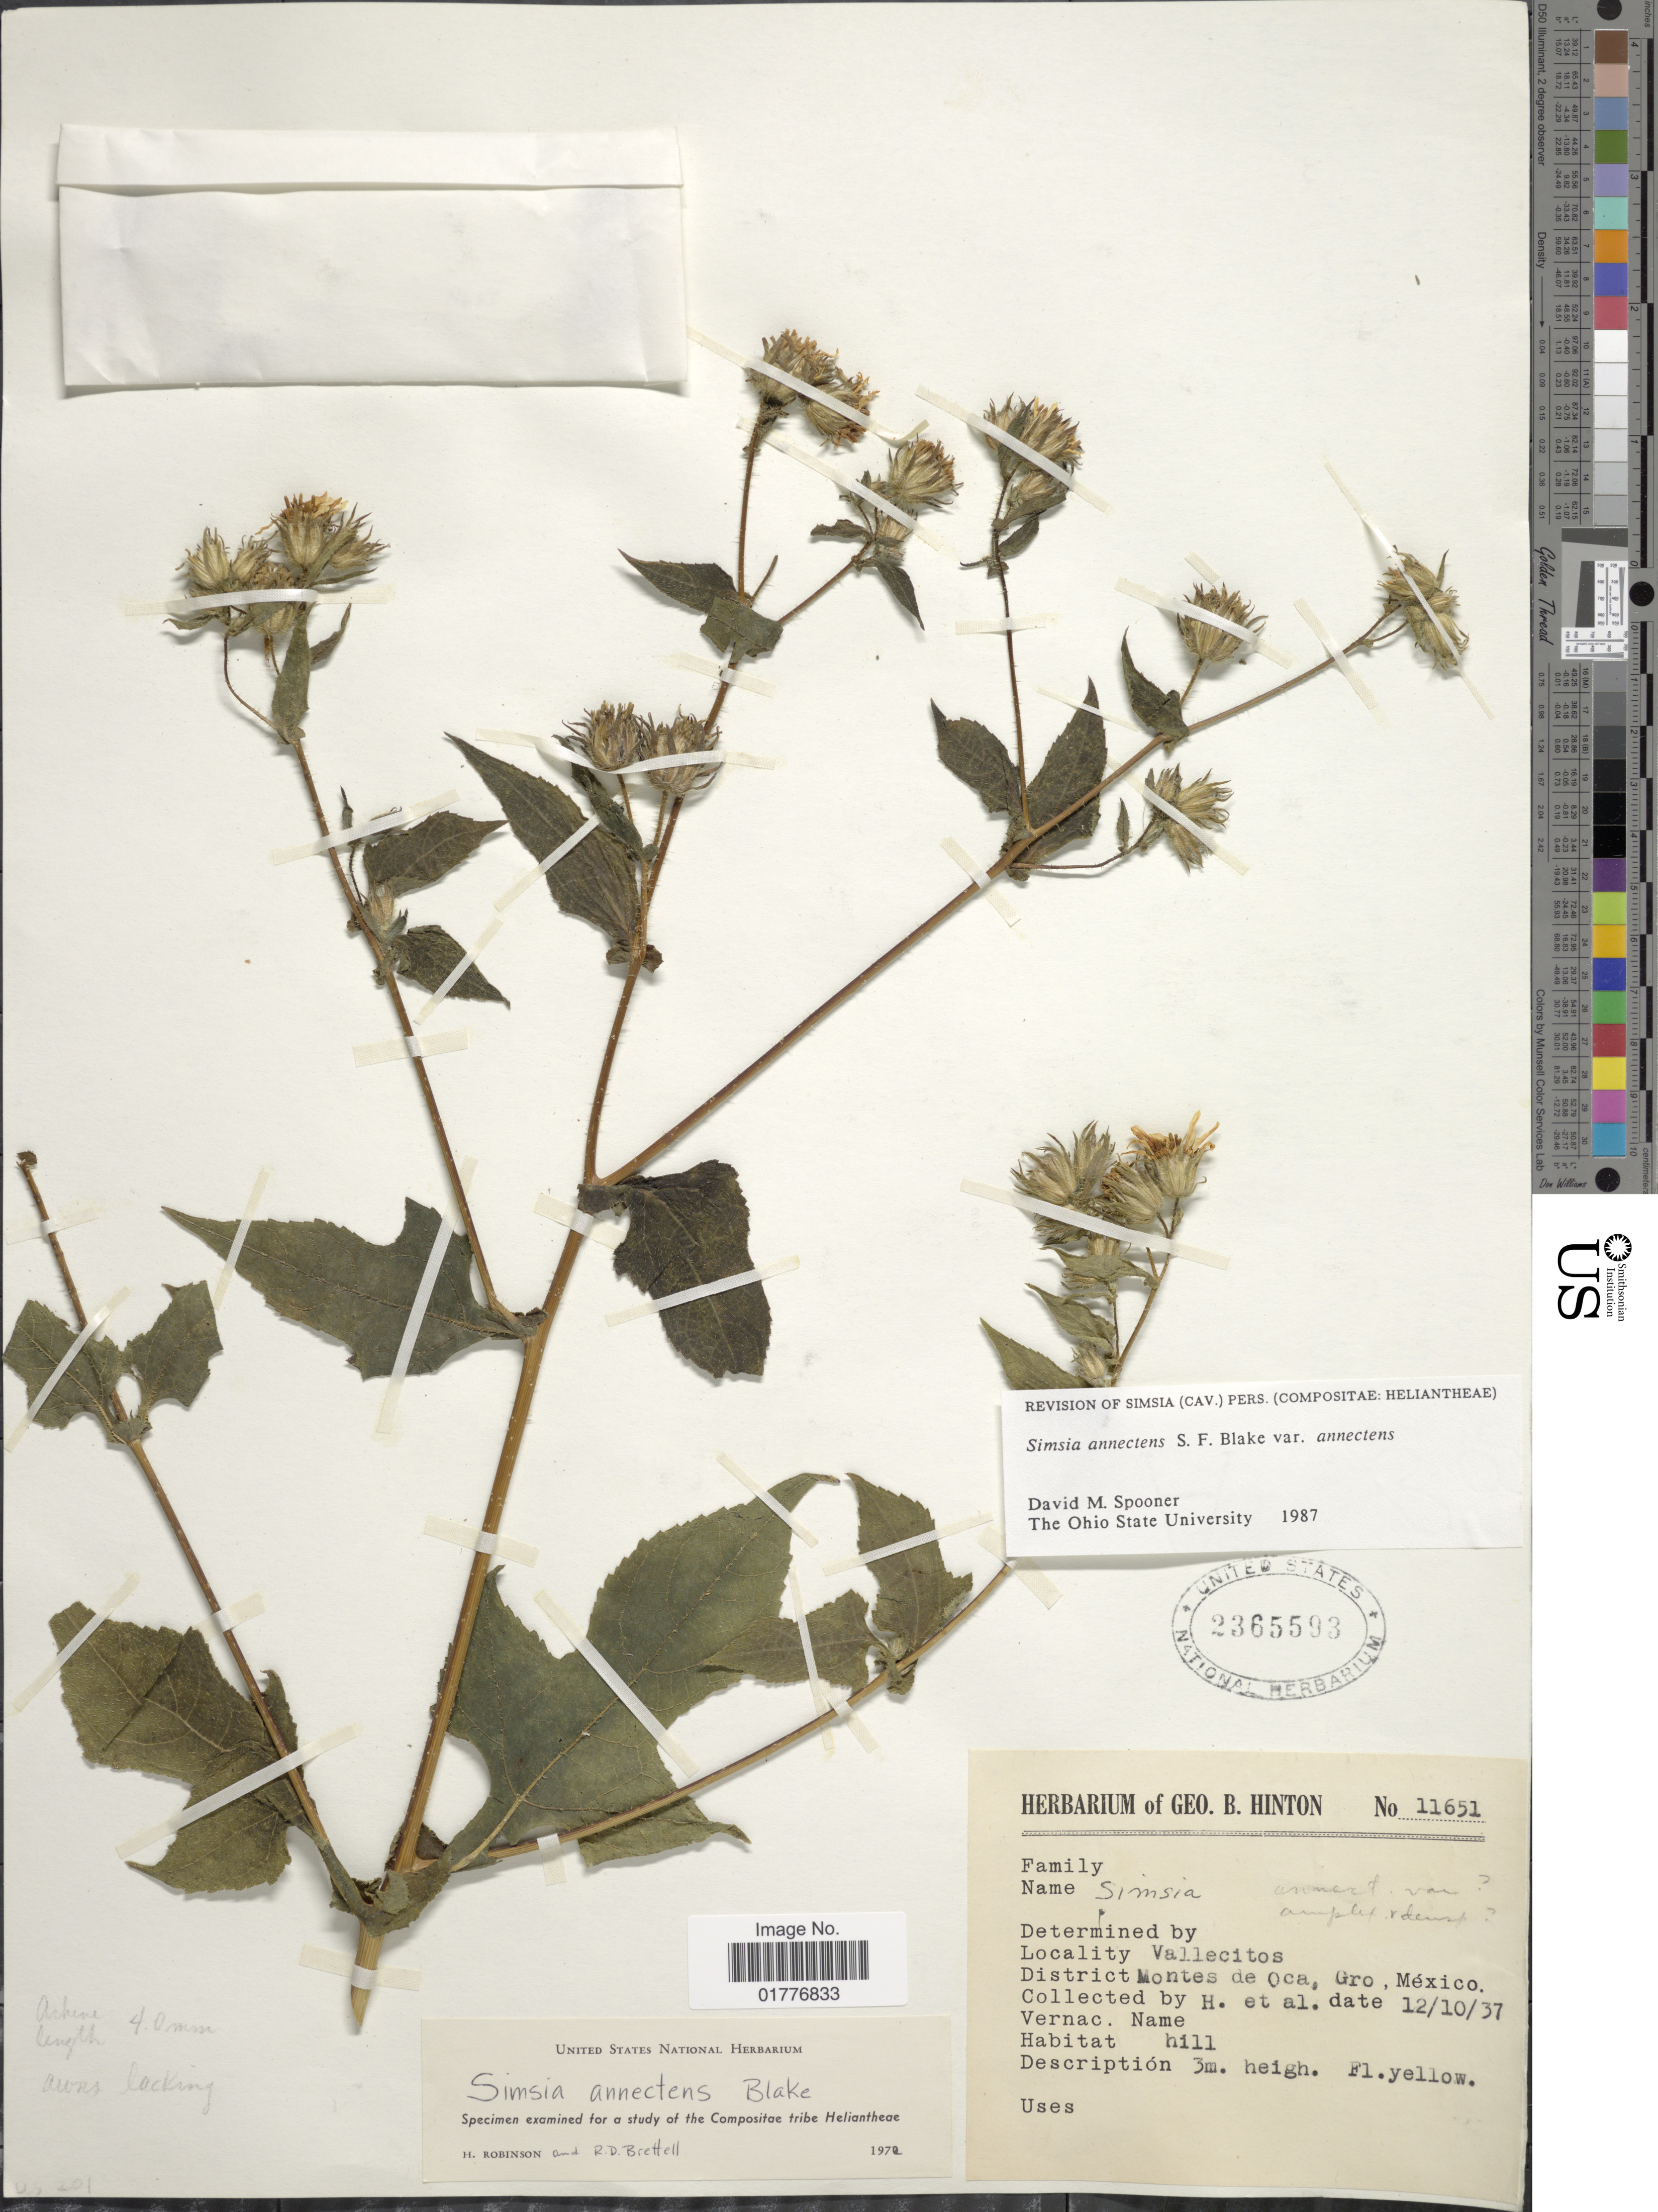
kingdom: Plantae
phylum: Tracheophyta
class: Magnoliopsida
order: Asterales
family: Asteraceae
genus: Simsia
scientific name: Simsia annectens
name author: S.F. Blake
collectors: G. B. Hinton & et al.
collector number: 11651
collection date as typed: Transcribed d/m/y: 12/10/37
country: Mexico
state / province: Guerrero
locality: Vallecitos, District Montes de Oca, Gro. Mexico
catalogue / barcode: US 2365593